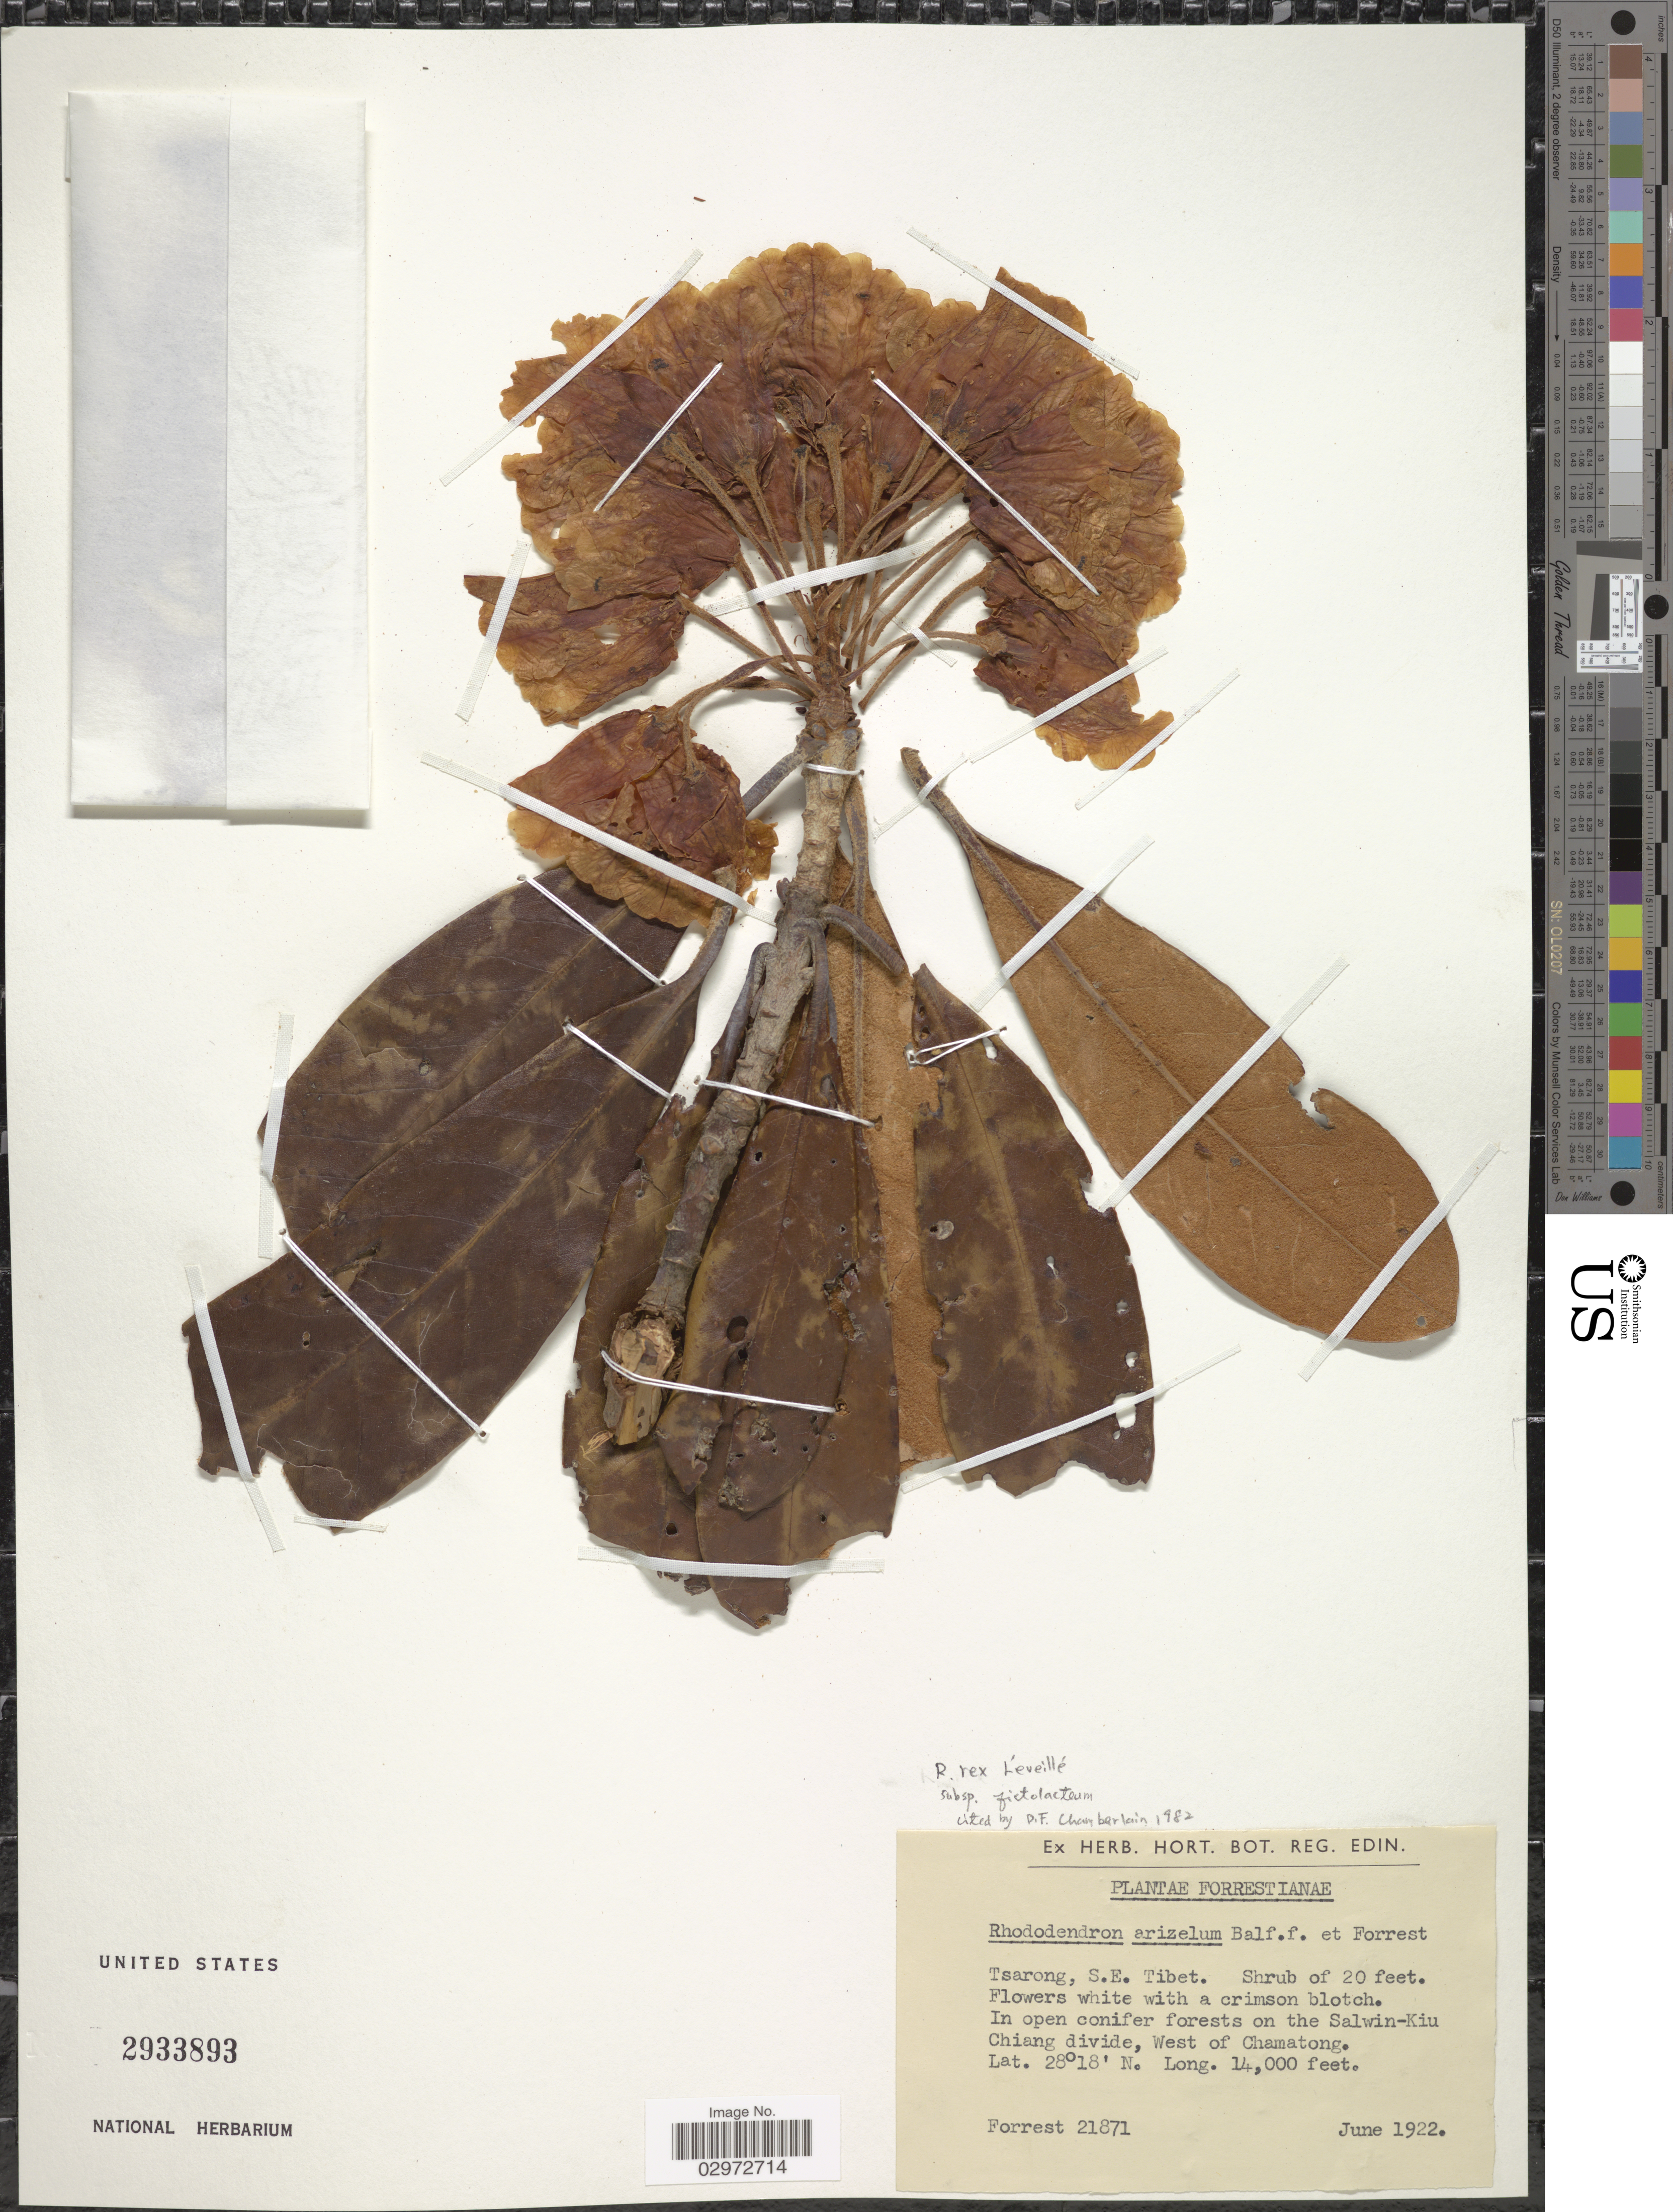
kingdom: Plantae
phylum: Tracheophyta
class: Magnoliopsida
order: Ericales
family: Ericaceae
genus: Rhododendron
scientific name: Rhododendron rex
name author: H. Lév.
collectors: -. Forrest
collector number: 21871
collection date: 1922-06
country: China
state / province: Xizang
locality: Tsarong, S.E. Tibet. In open conifer forests on the Salwin-Kiu Chiang divide, West of Chamatong.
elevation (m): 4267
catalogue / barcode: US 2933893